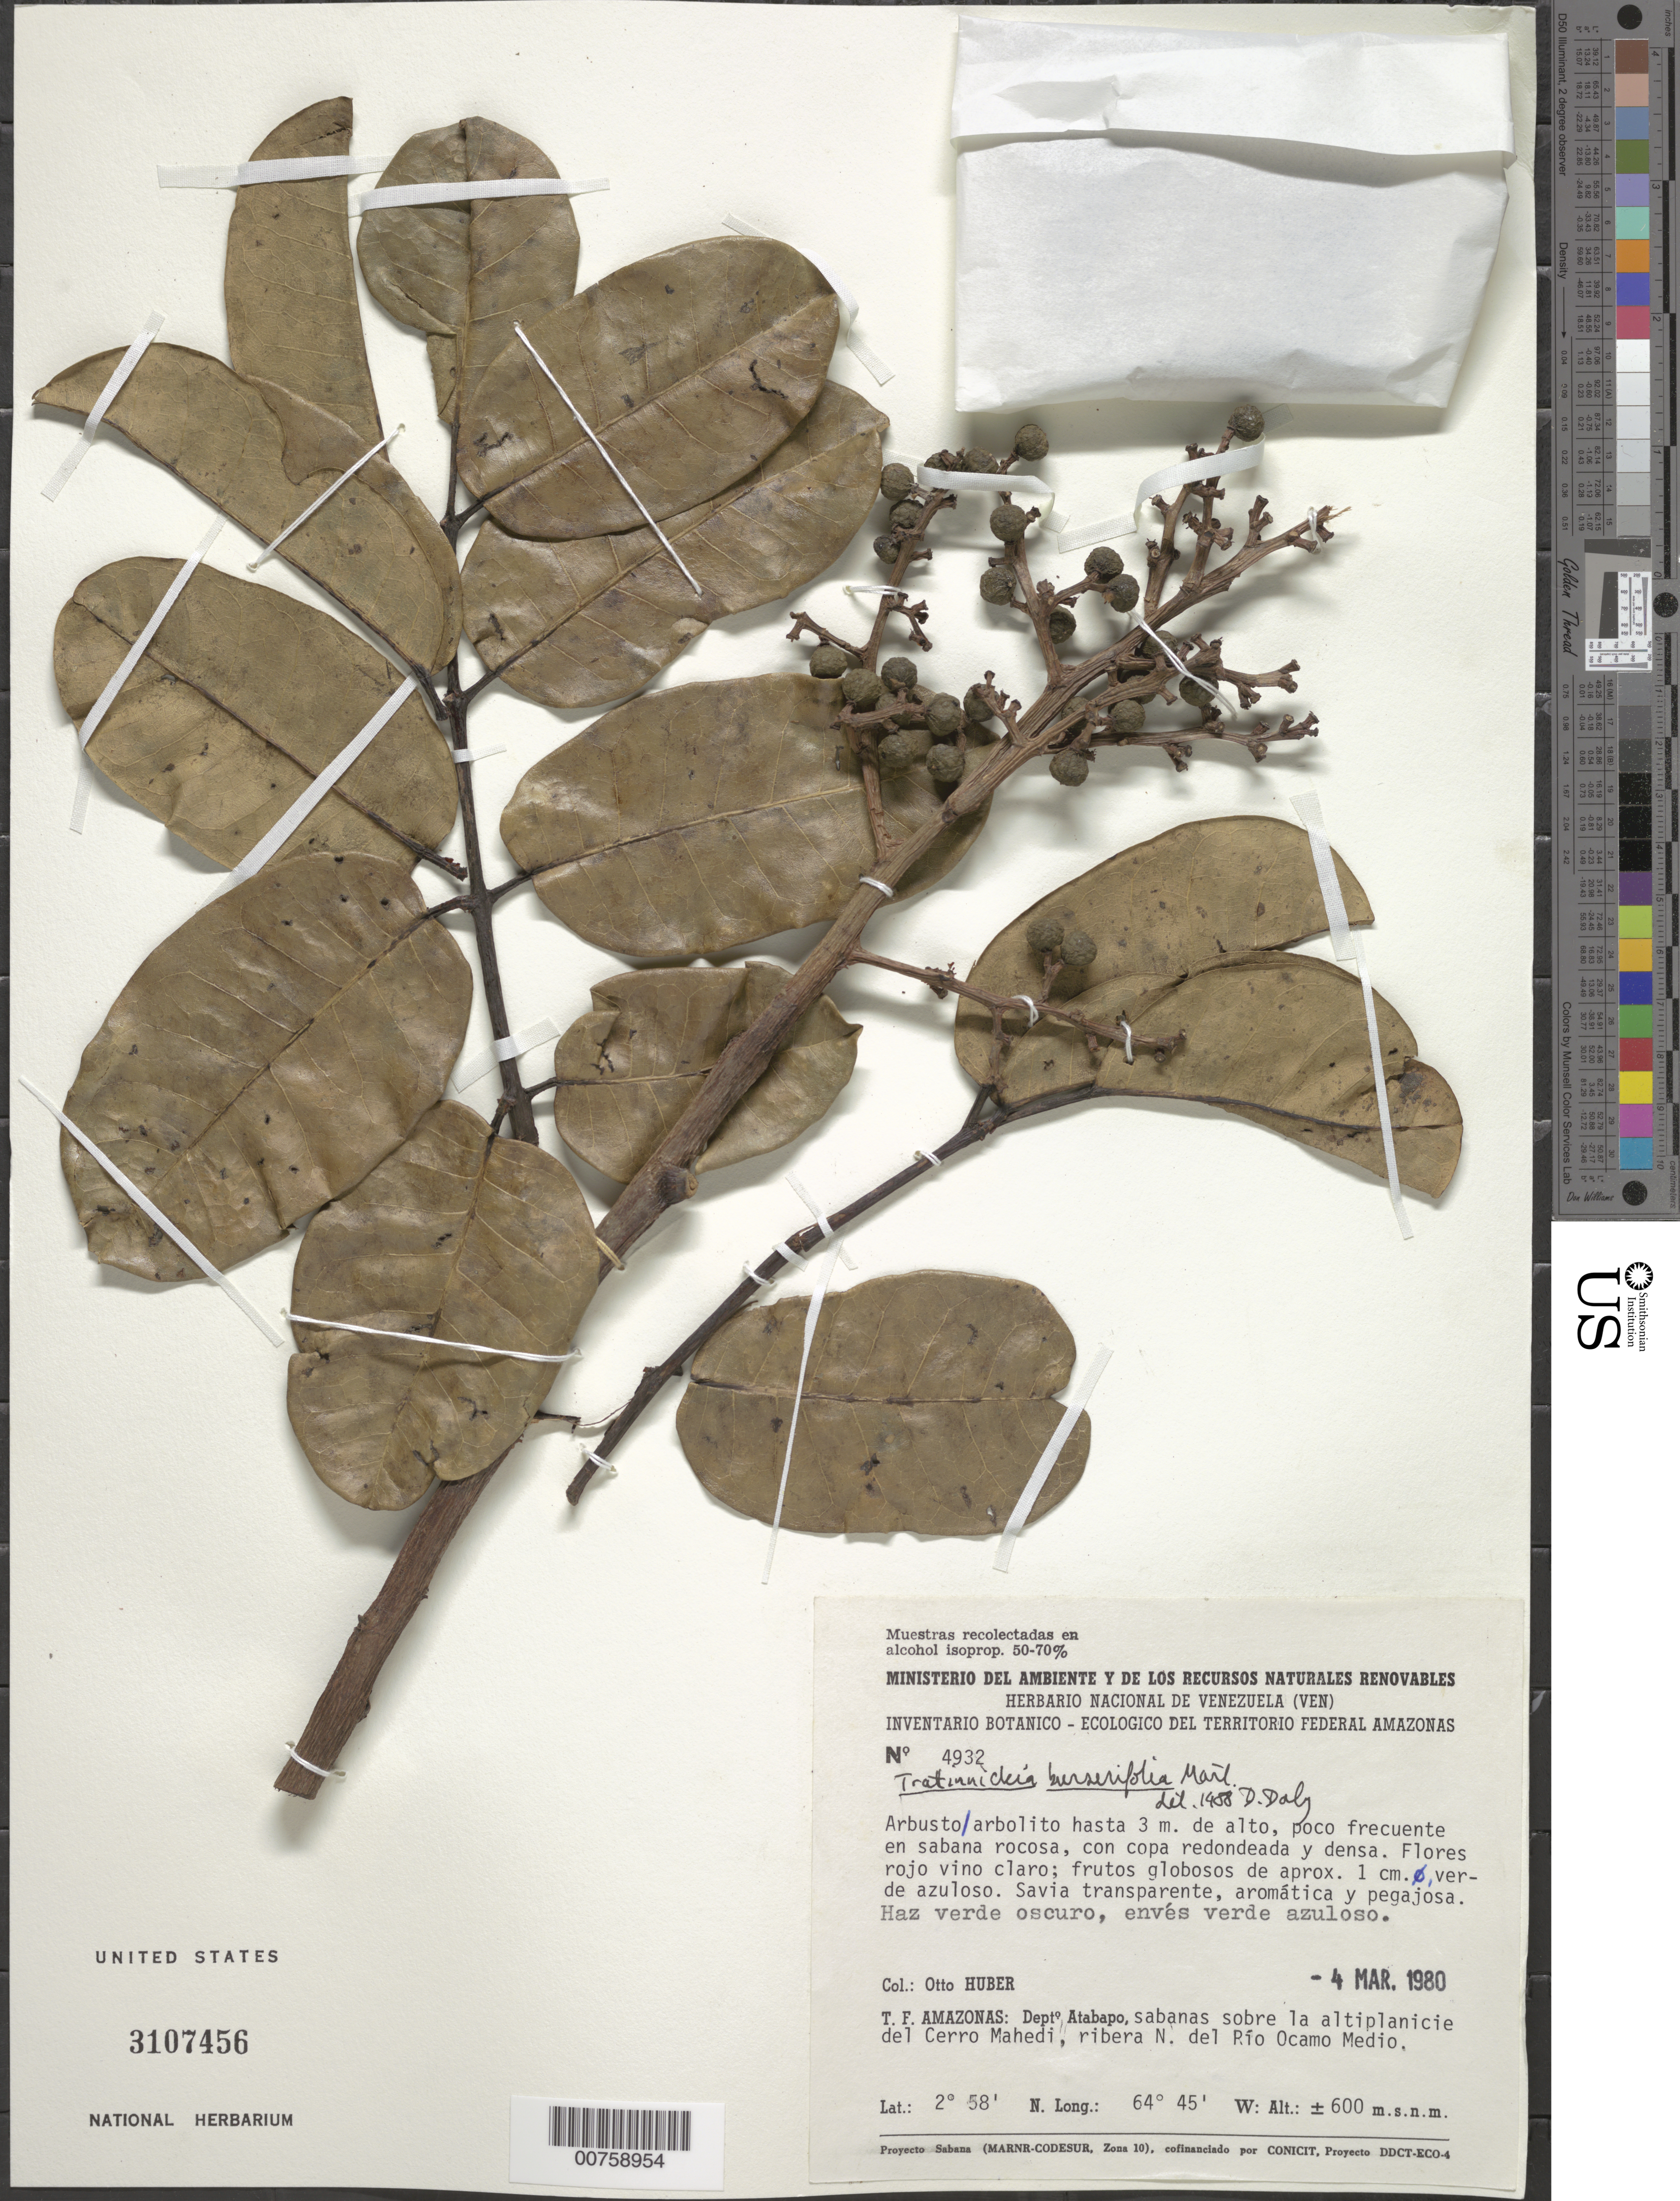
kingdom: Plantae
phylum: Tracheophyta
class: Magnoliopsida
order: Sapindales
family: Burseraceae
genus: Trattinnickia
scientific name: Trattinnickia burserifolia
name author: Mart.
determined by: Daly, D. C.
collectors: O. Huber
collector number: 4932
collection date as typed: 4-Mar-80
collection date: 1980-03-04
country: Venezuela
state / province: Amazonas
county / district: Atabapo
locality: Cerro Mahedi, N del Río Ocamo Medio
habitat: Sabana rocosa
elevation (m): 600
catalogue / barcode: US 3107456